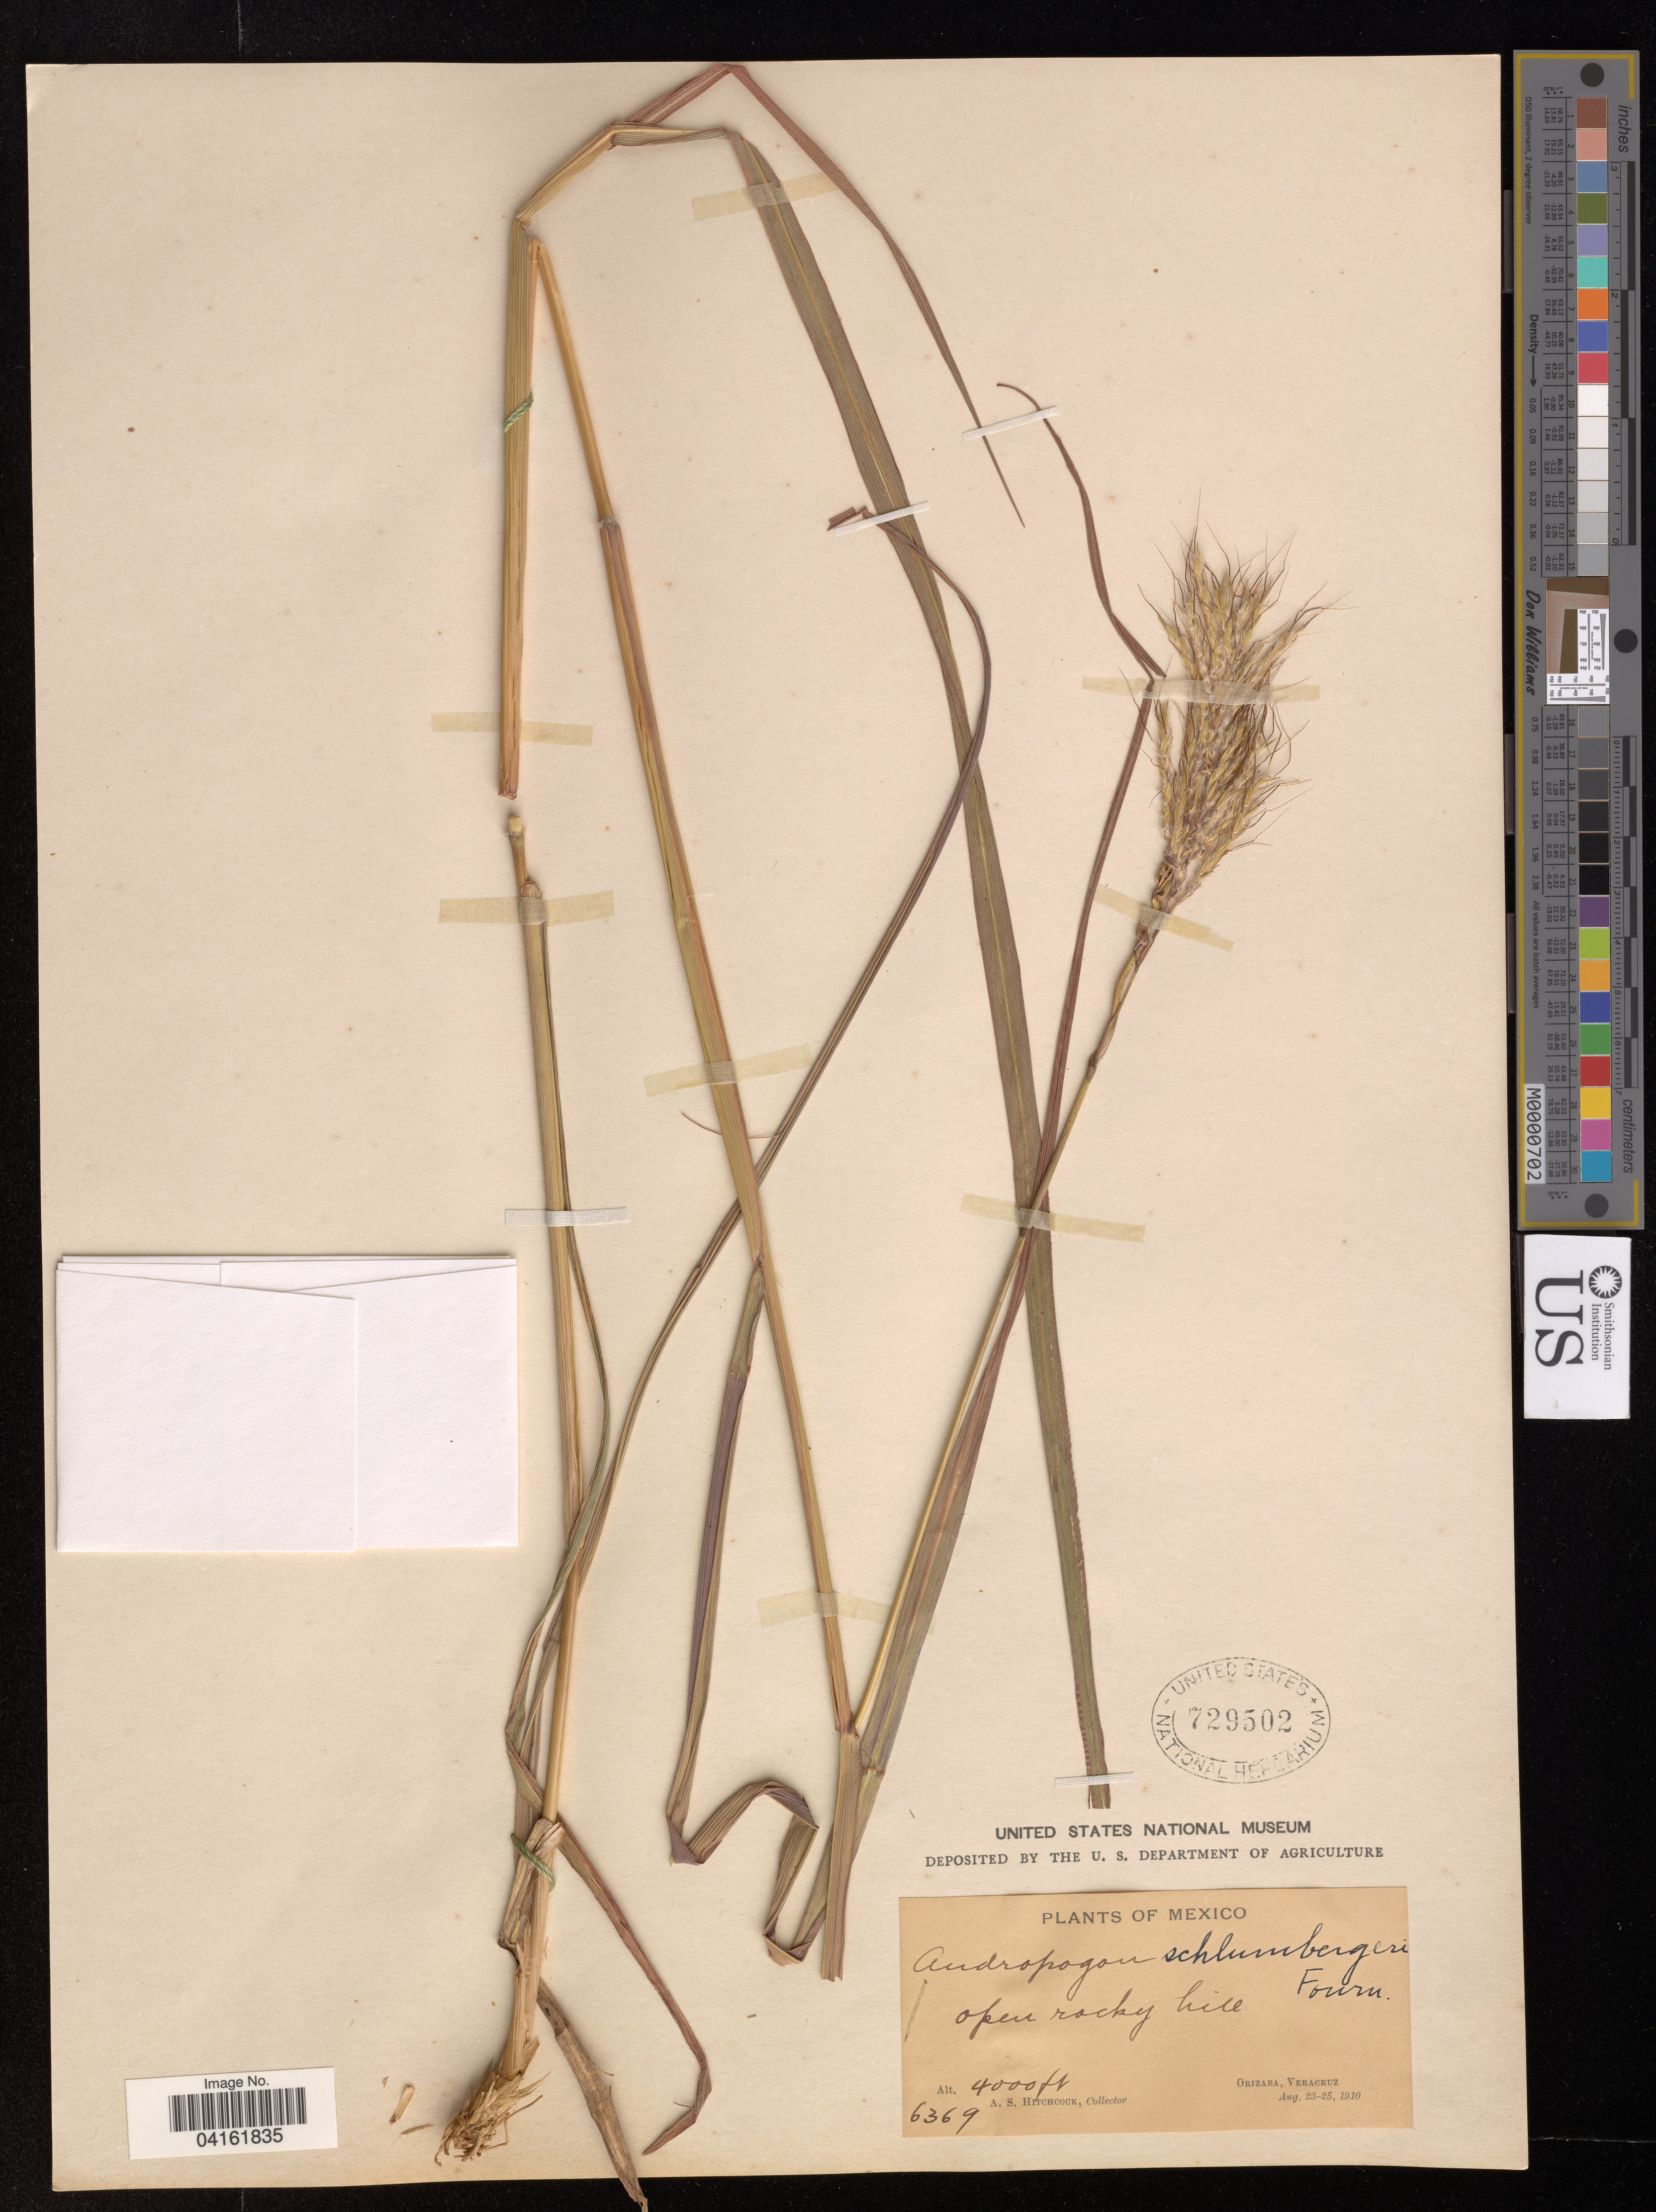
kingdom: Plantae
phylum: Tracheophyta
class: Liliopsida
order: Poales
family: Poaceae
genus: Andropogon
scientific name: Andropogon schlumbergeri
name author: E. Fourn.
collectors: A. Hitchcock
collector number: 6369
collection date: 1910-08-23/1910-08-25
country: Mexico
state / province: Veracruz Llave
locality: Orizaba, Veracruz.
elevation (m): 1219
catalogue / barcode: US 729502